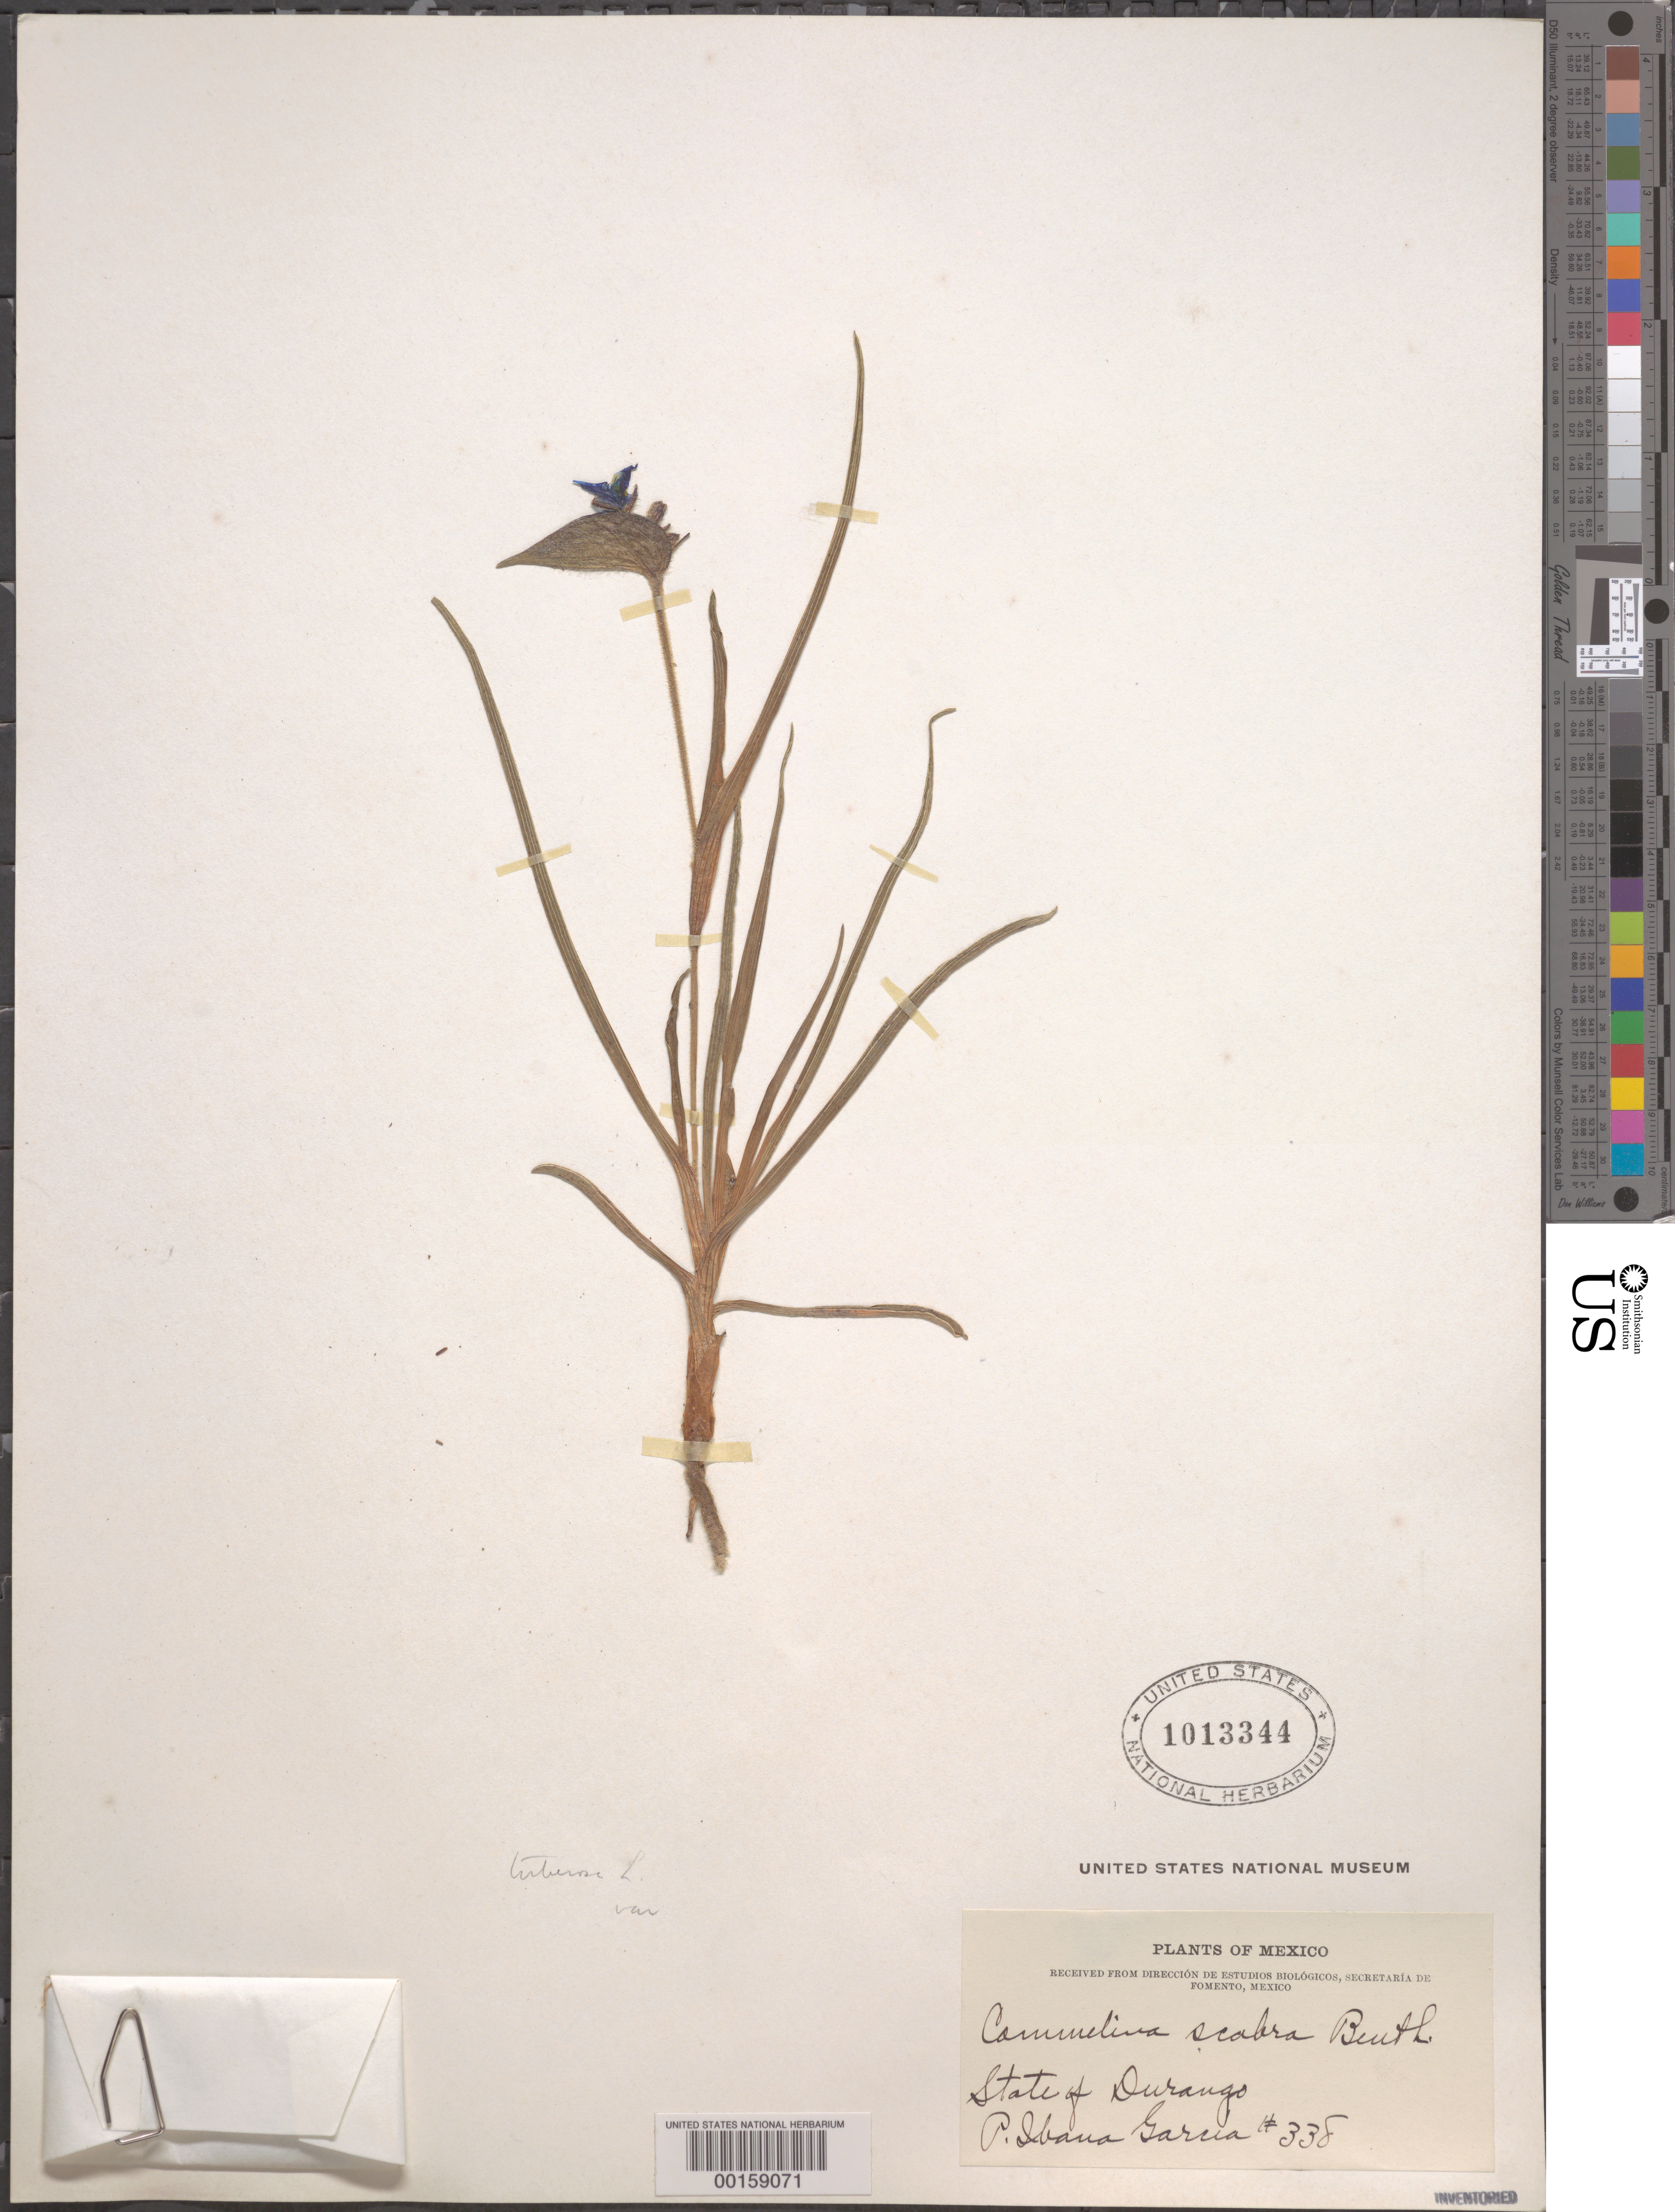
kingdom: Plantae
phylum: Tracheophyta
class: Liliopsida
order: Commelinales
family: Commelinaceae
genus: Commelina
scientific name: Commelina tuberosa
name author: L.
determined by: Faden, Robert B., (US), Smithsonian Institution - National Museum of Natural History (UNITED STATES)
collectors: I. Garcia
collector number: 338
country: Mexico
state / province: Durango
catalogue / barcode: US 1013344